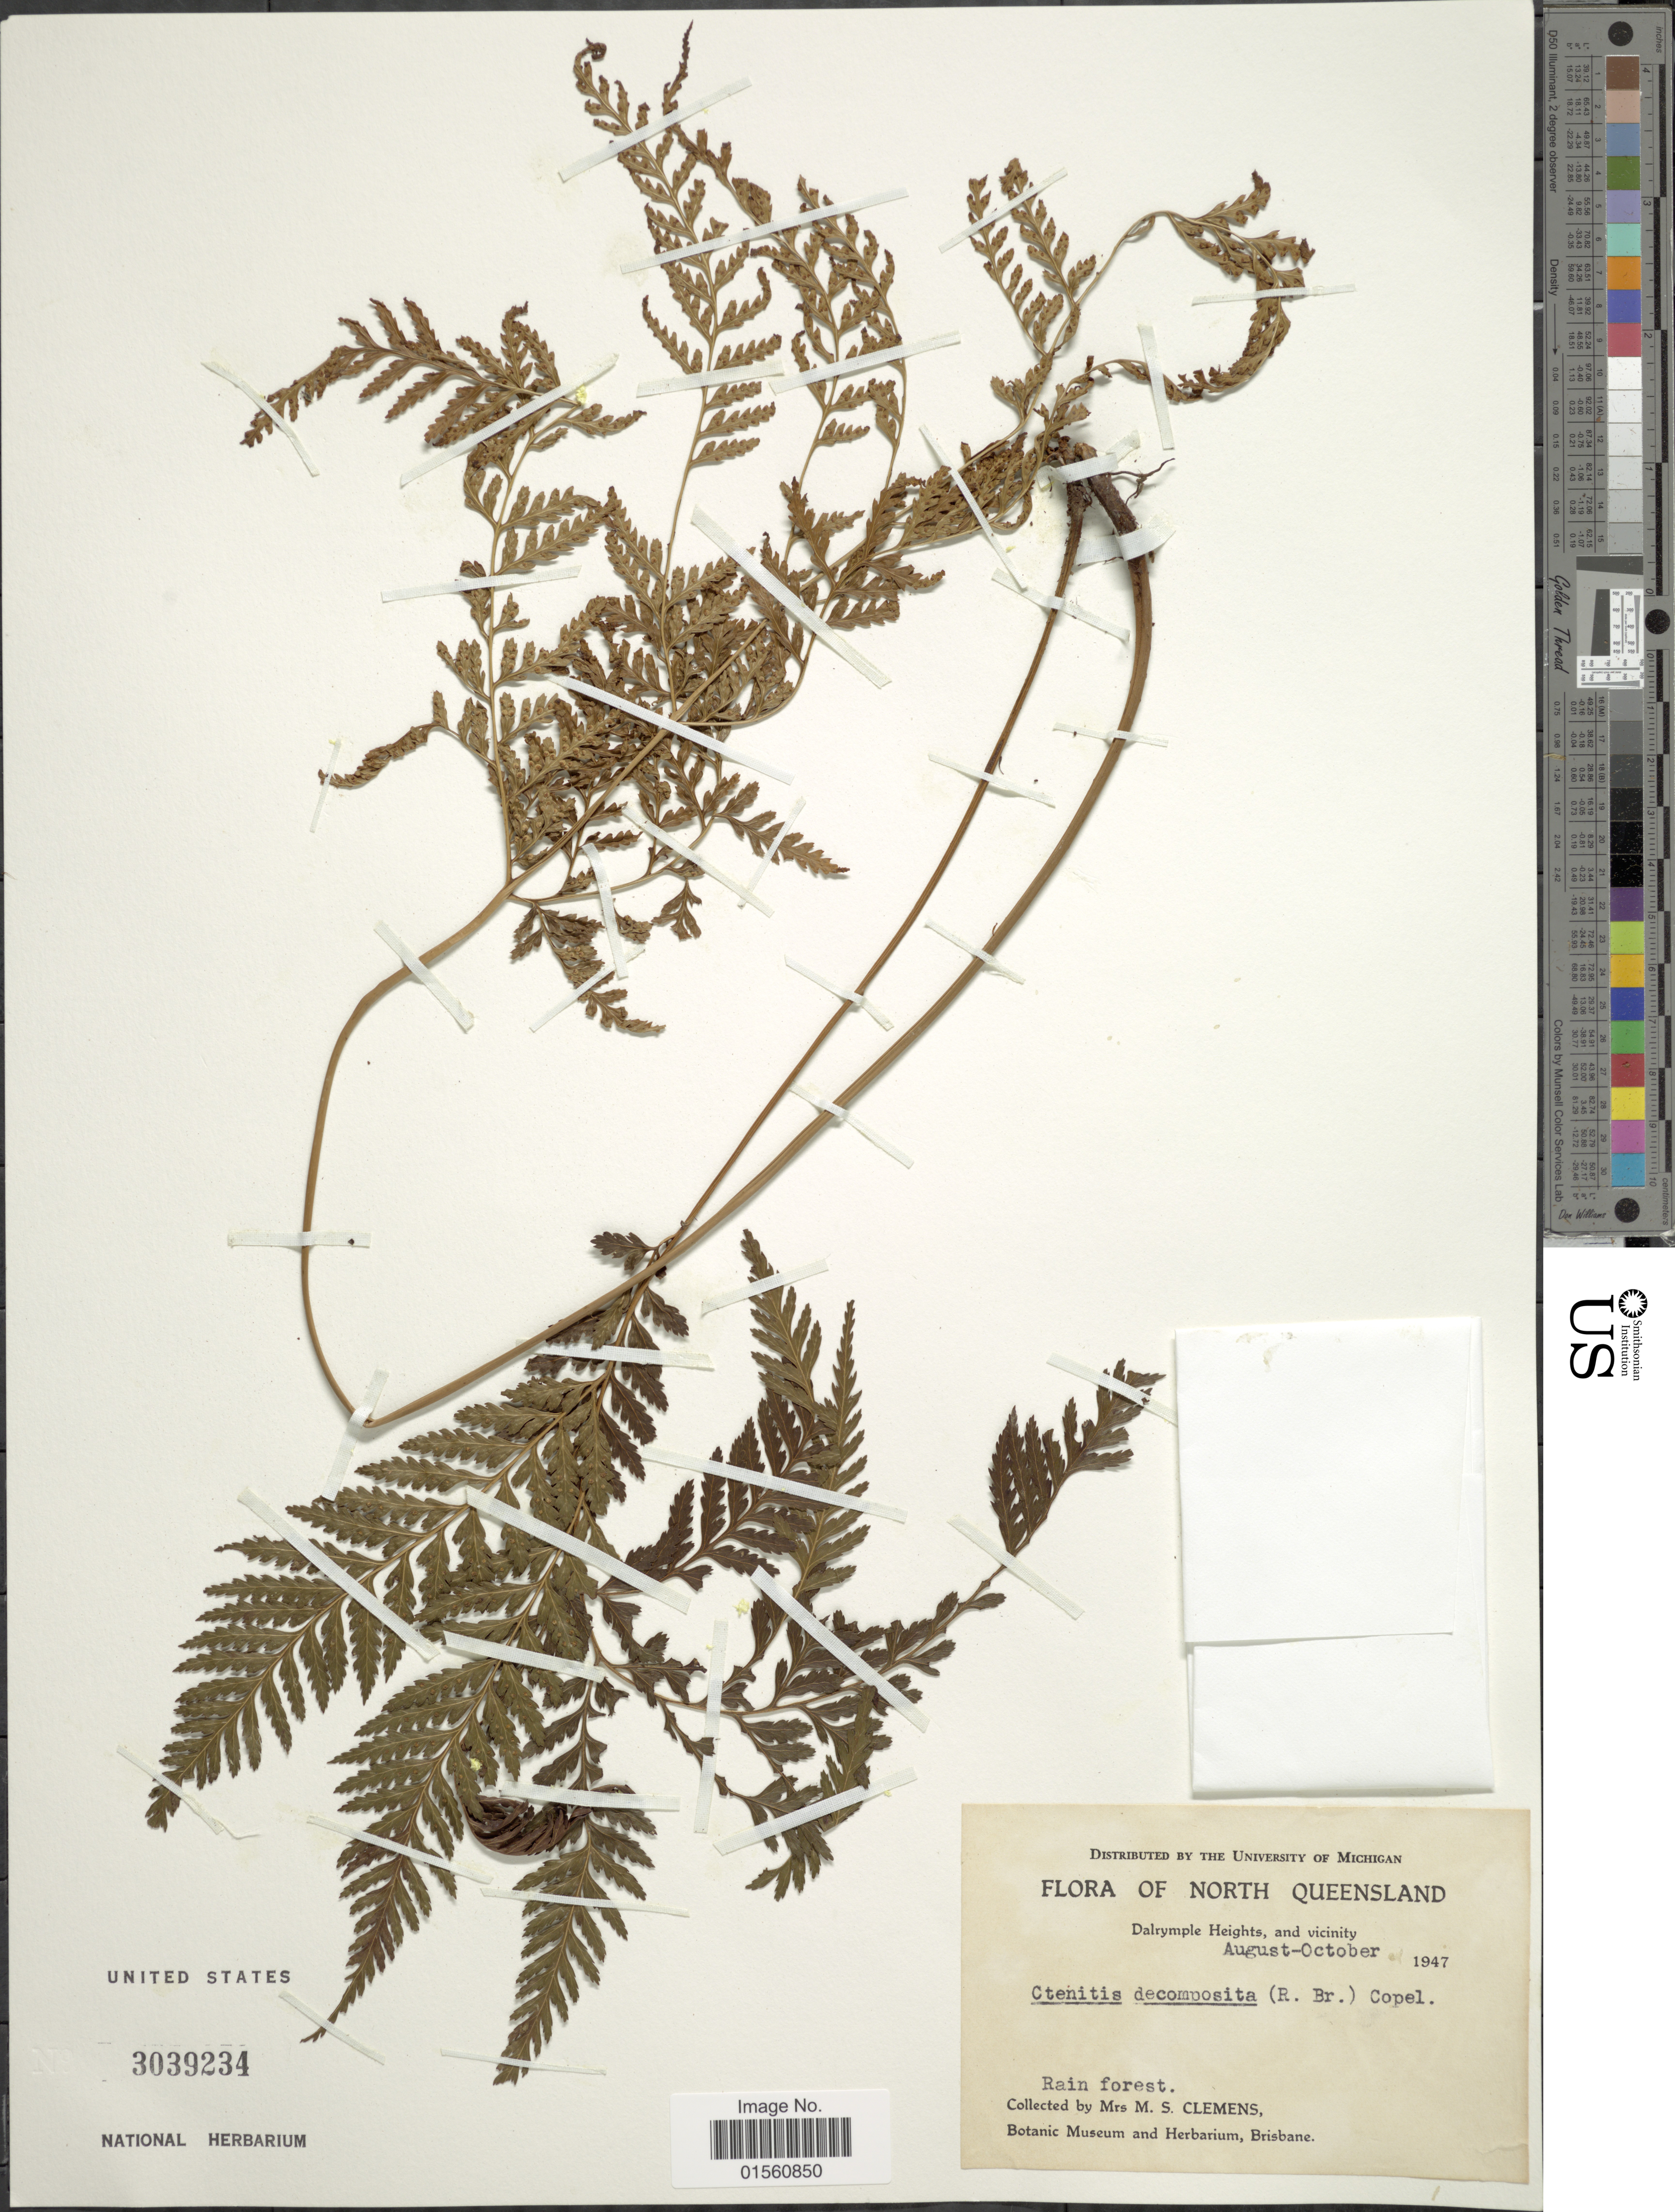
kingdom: Plantae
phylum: Tracheophyta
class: Polypodiopsida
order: Polypodiales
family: Dryopteridaceae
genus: Lastreopsis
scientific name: Lastreopsis decomposita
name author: (R. Br.) Tindale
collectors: M. S. Clemens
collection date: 1947-08/1947-10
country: Australia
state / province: Queensland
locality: North Queensland, Dalrymple Height, and vicinity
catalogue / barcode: US 3039234